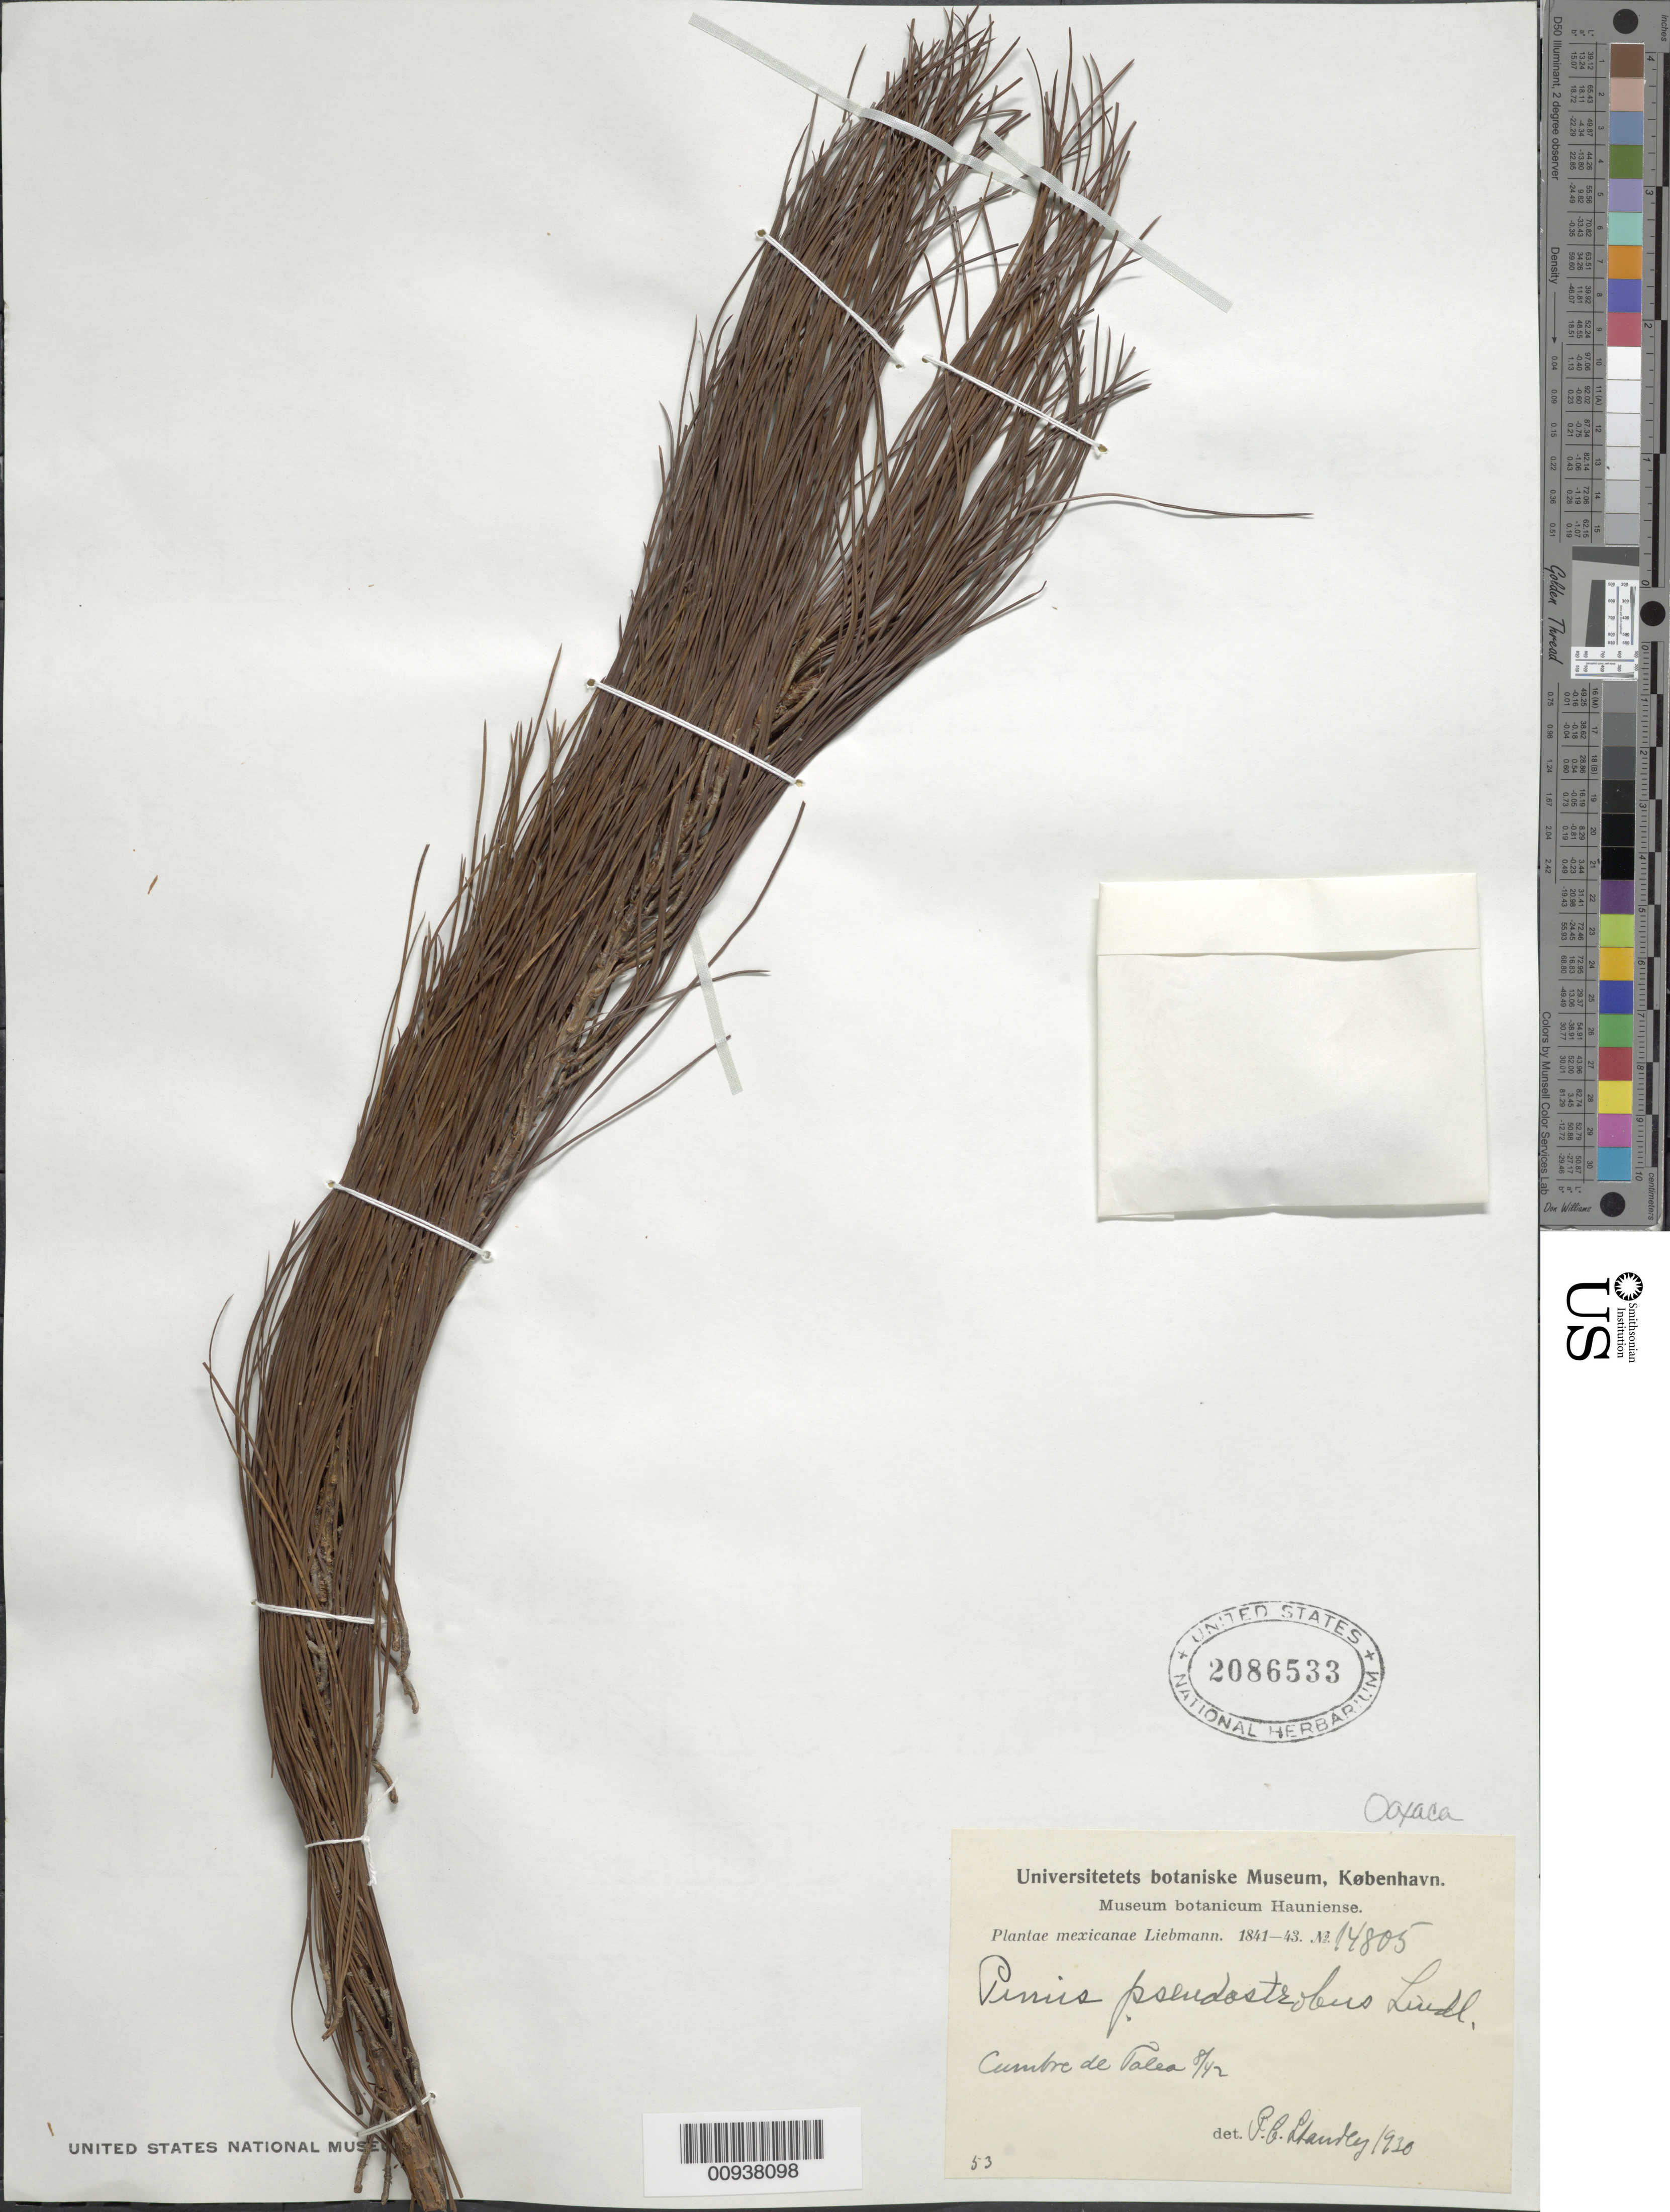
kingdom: Plantae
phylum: Tracheophyta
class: Pinopsida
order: Pinales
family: Pinaceae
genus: Pinus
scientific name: Pinus pseudostrobus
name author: Lindl.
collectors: F. M. Liebmann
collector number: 14805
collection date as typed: Aug 1842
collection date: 1842-08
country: Mexico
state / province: Oaxaca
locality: Cumbre de Talea.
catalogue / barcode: US 2086533